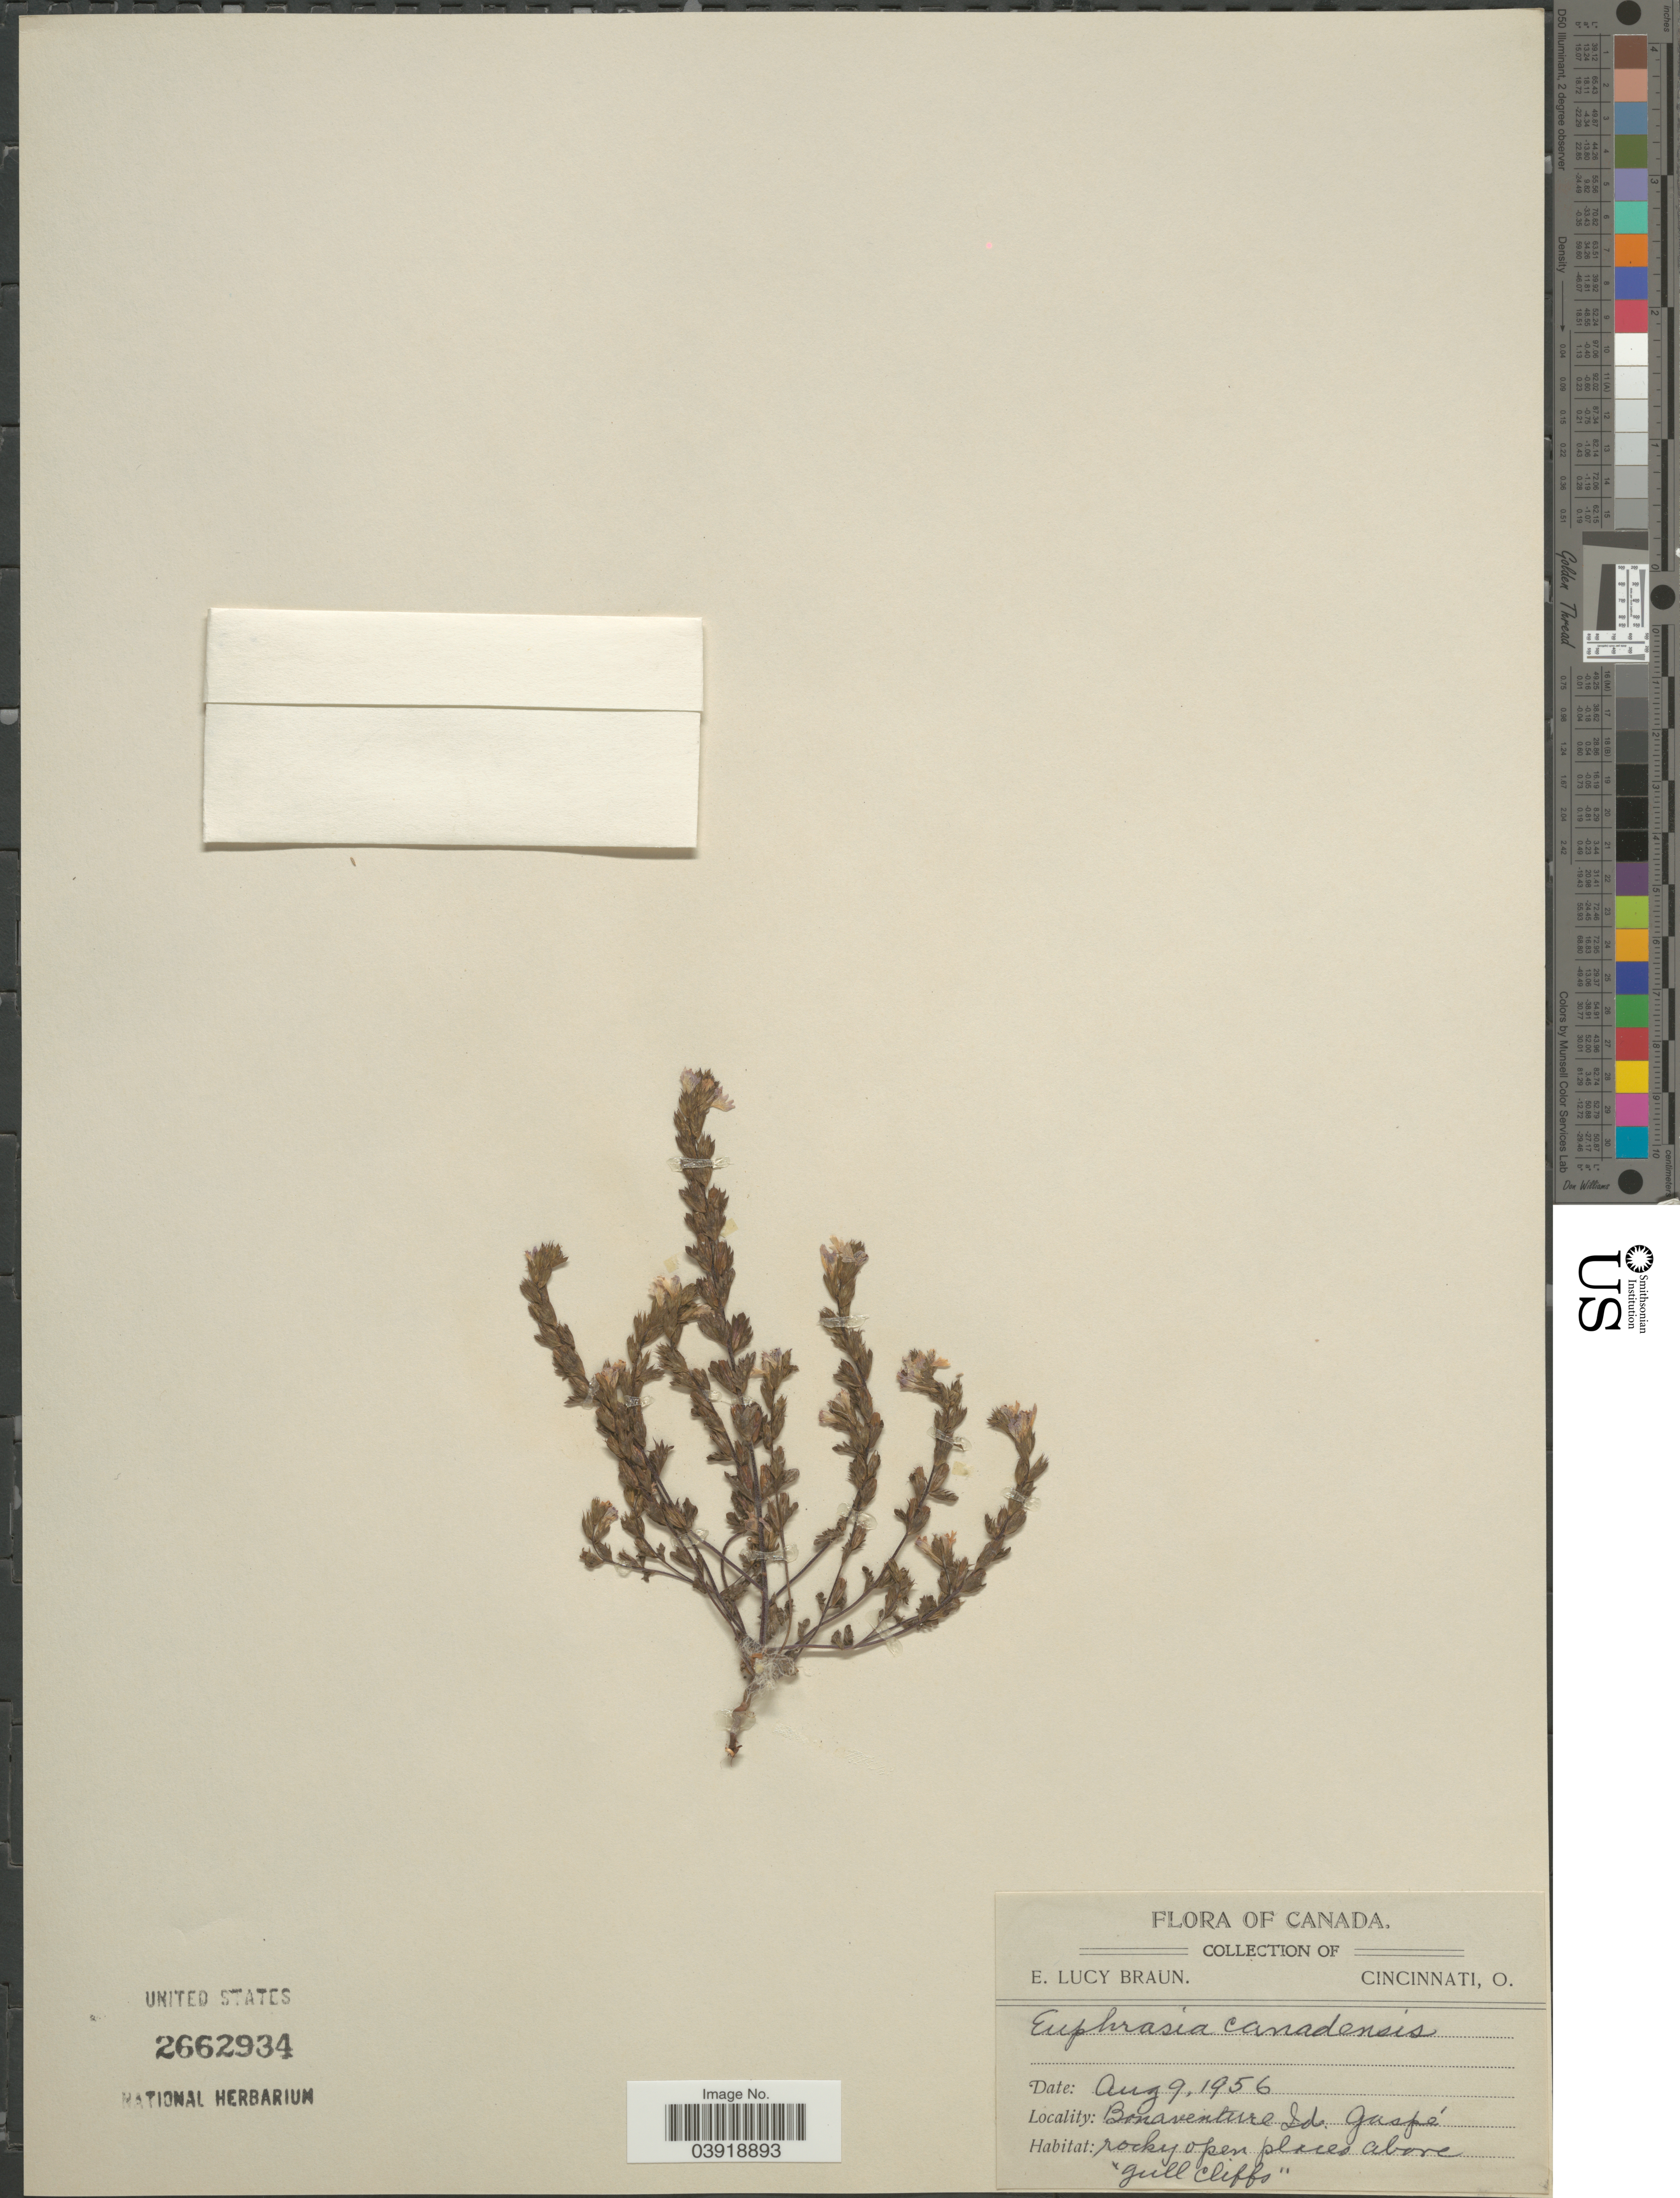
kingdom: Plantae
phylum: Tracheophyta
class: Magnoliopsida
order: Lamiales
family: Orobanchaceae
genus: Euphrasia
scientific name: Euphrasia canadensis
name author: J.F. Towns.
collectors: E. L. Braun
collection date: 1956-08-09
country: Canada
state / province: Quebec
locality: Bonaventure Id. Gaspé.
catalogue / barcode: US 2662934